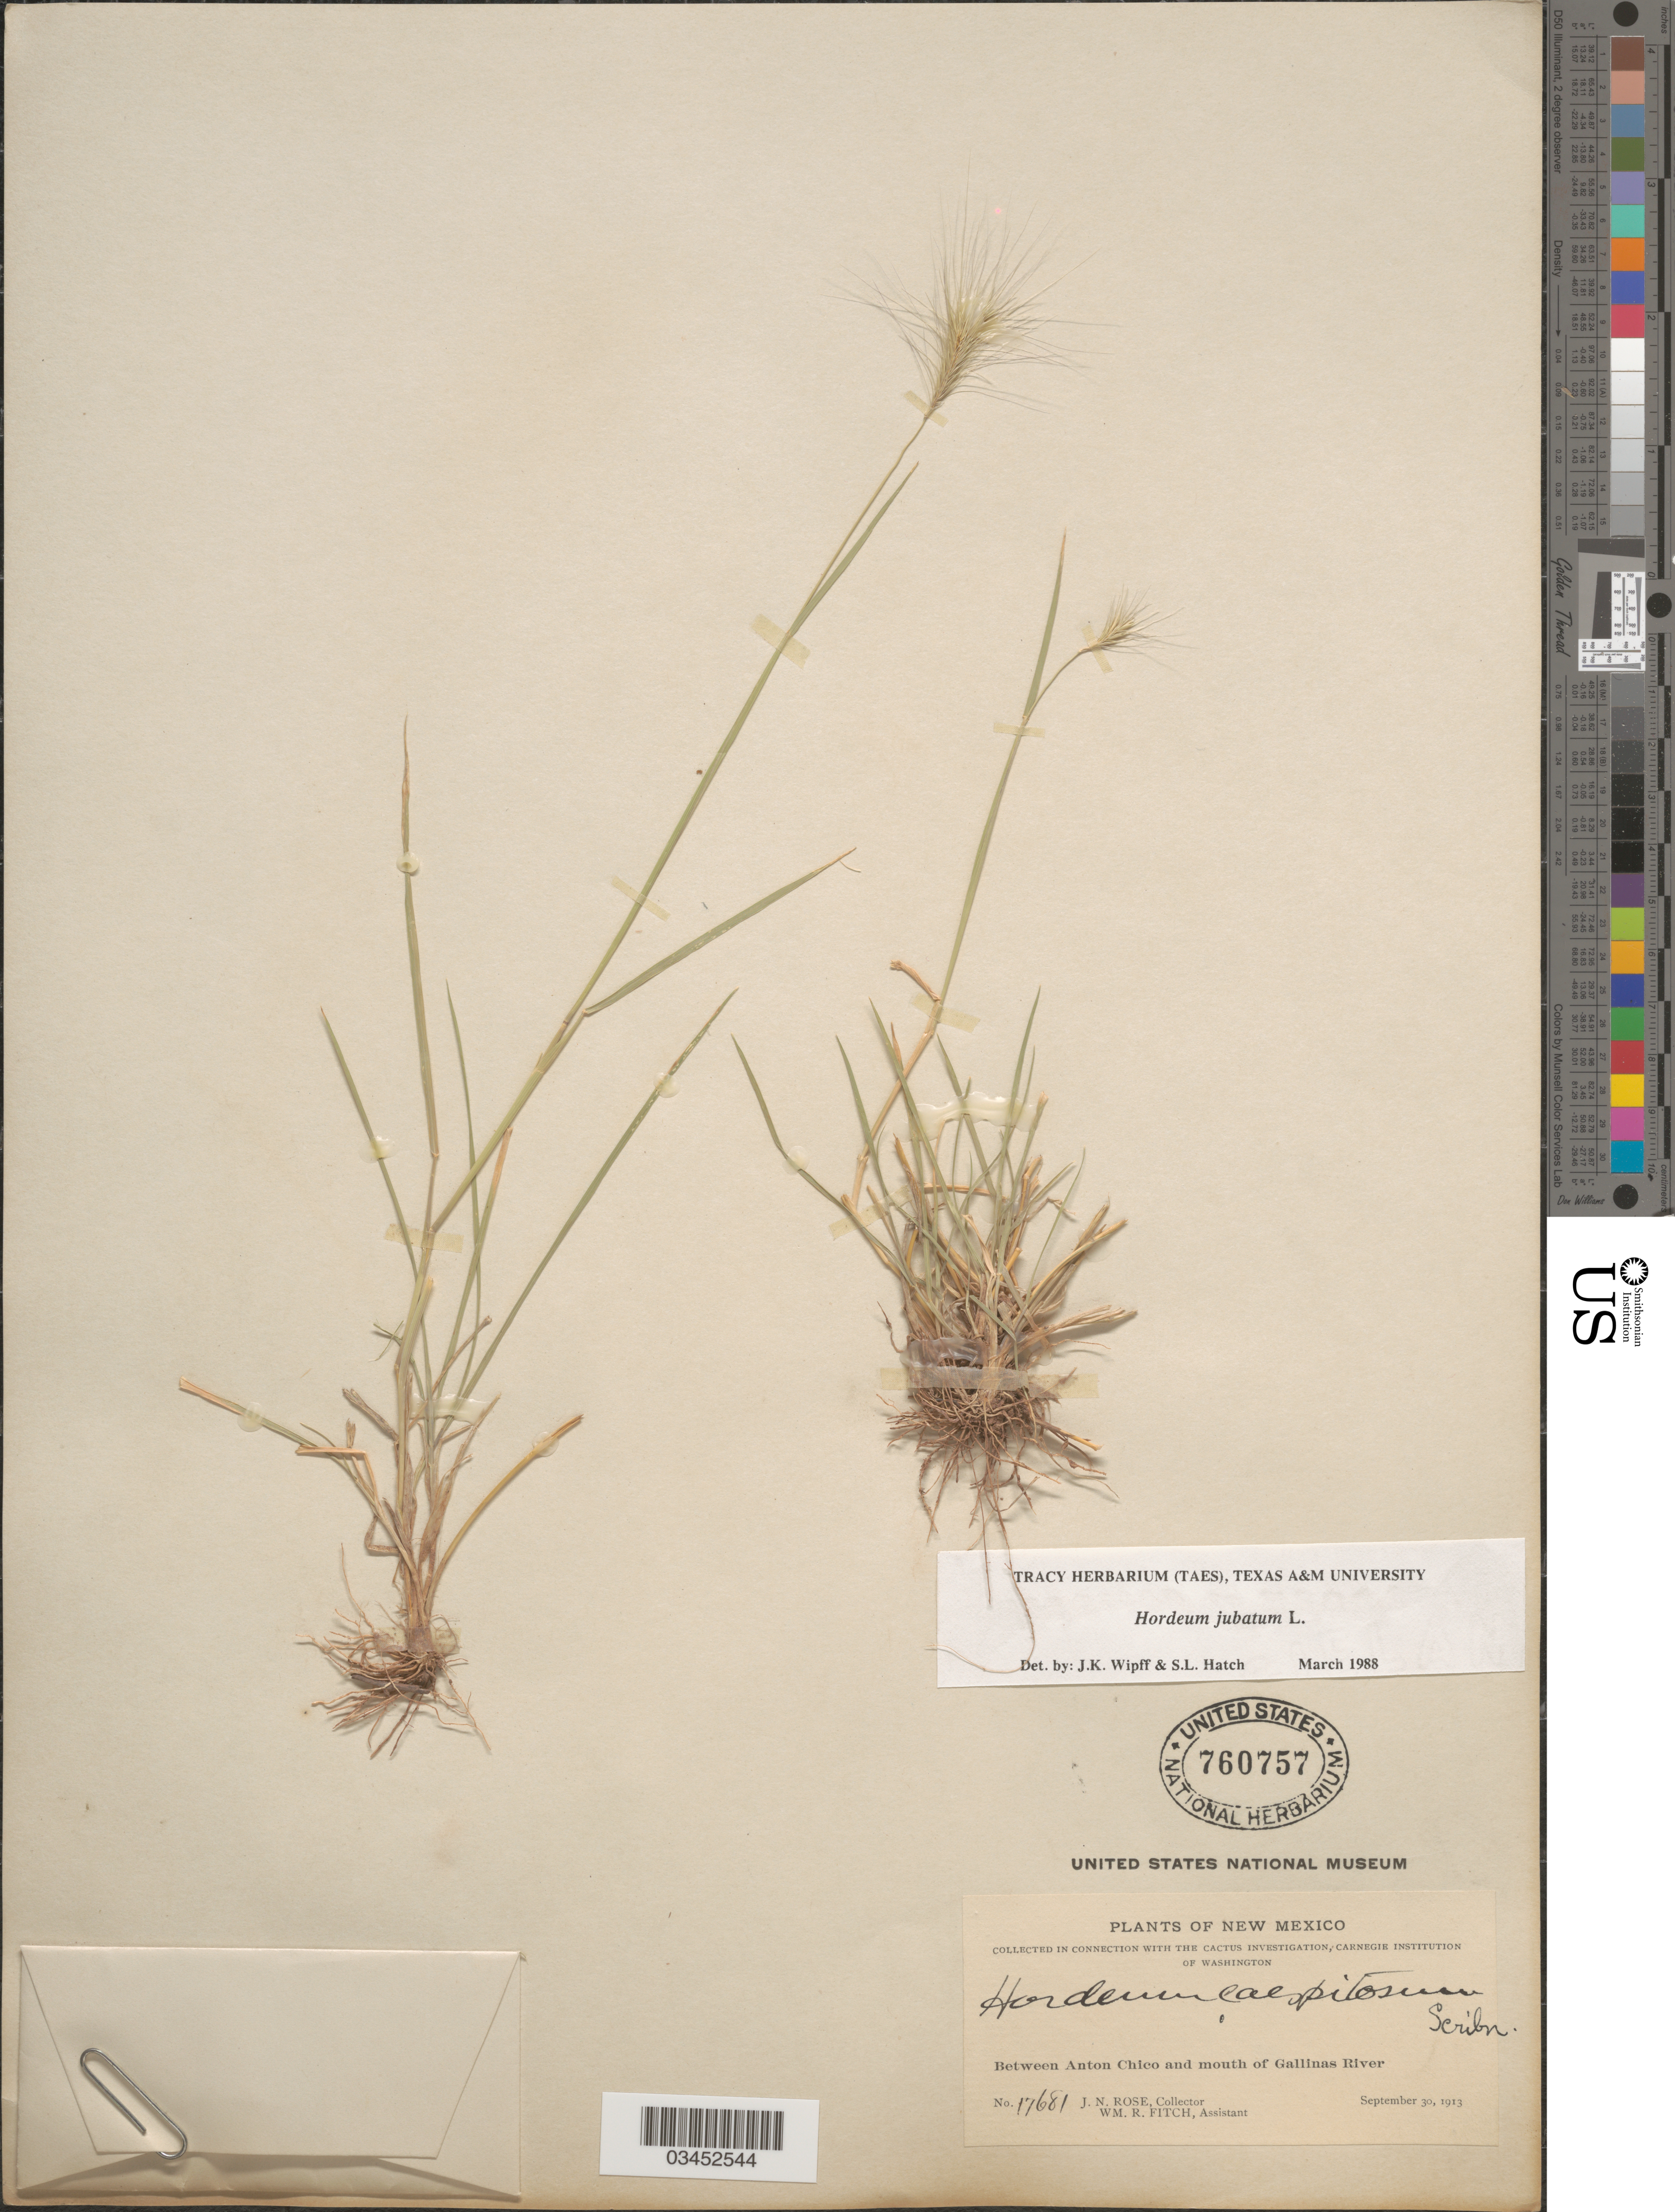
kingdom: Plantae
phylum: Tracheophyta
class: Liliopsida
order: Poales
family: Poaceae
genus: Hordeum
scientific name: Hordeum jubatum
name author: L.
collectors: J. N. Rose & W. R. Fitch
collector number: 17681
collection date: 1913-09-30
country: United States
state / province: New Mexico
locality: Between Anton Chico and mouth of Gallinas River.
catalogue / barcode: US 760757